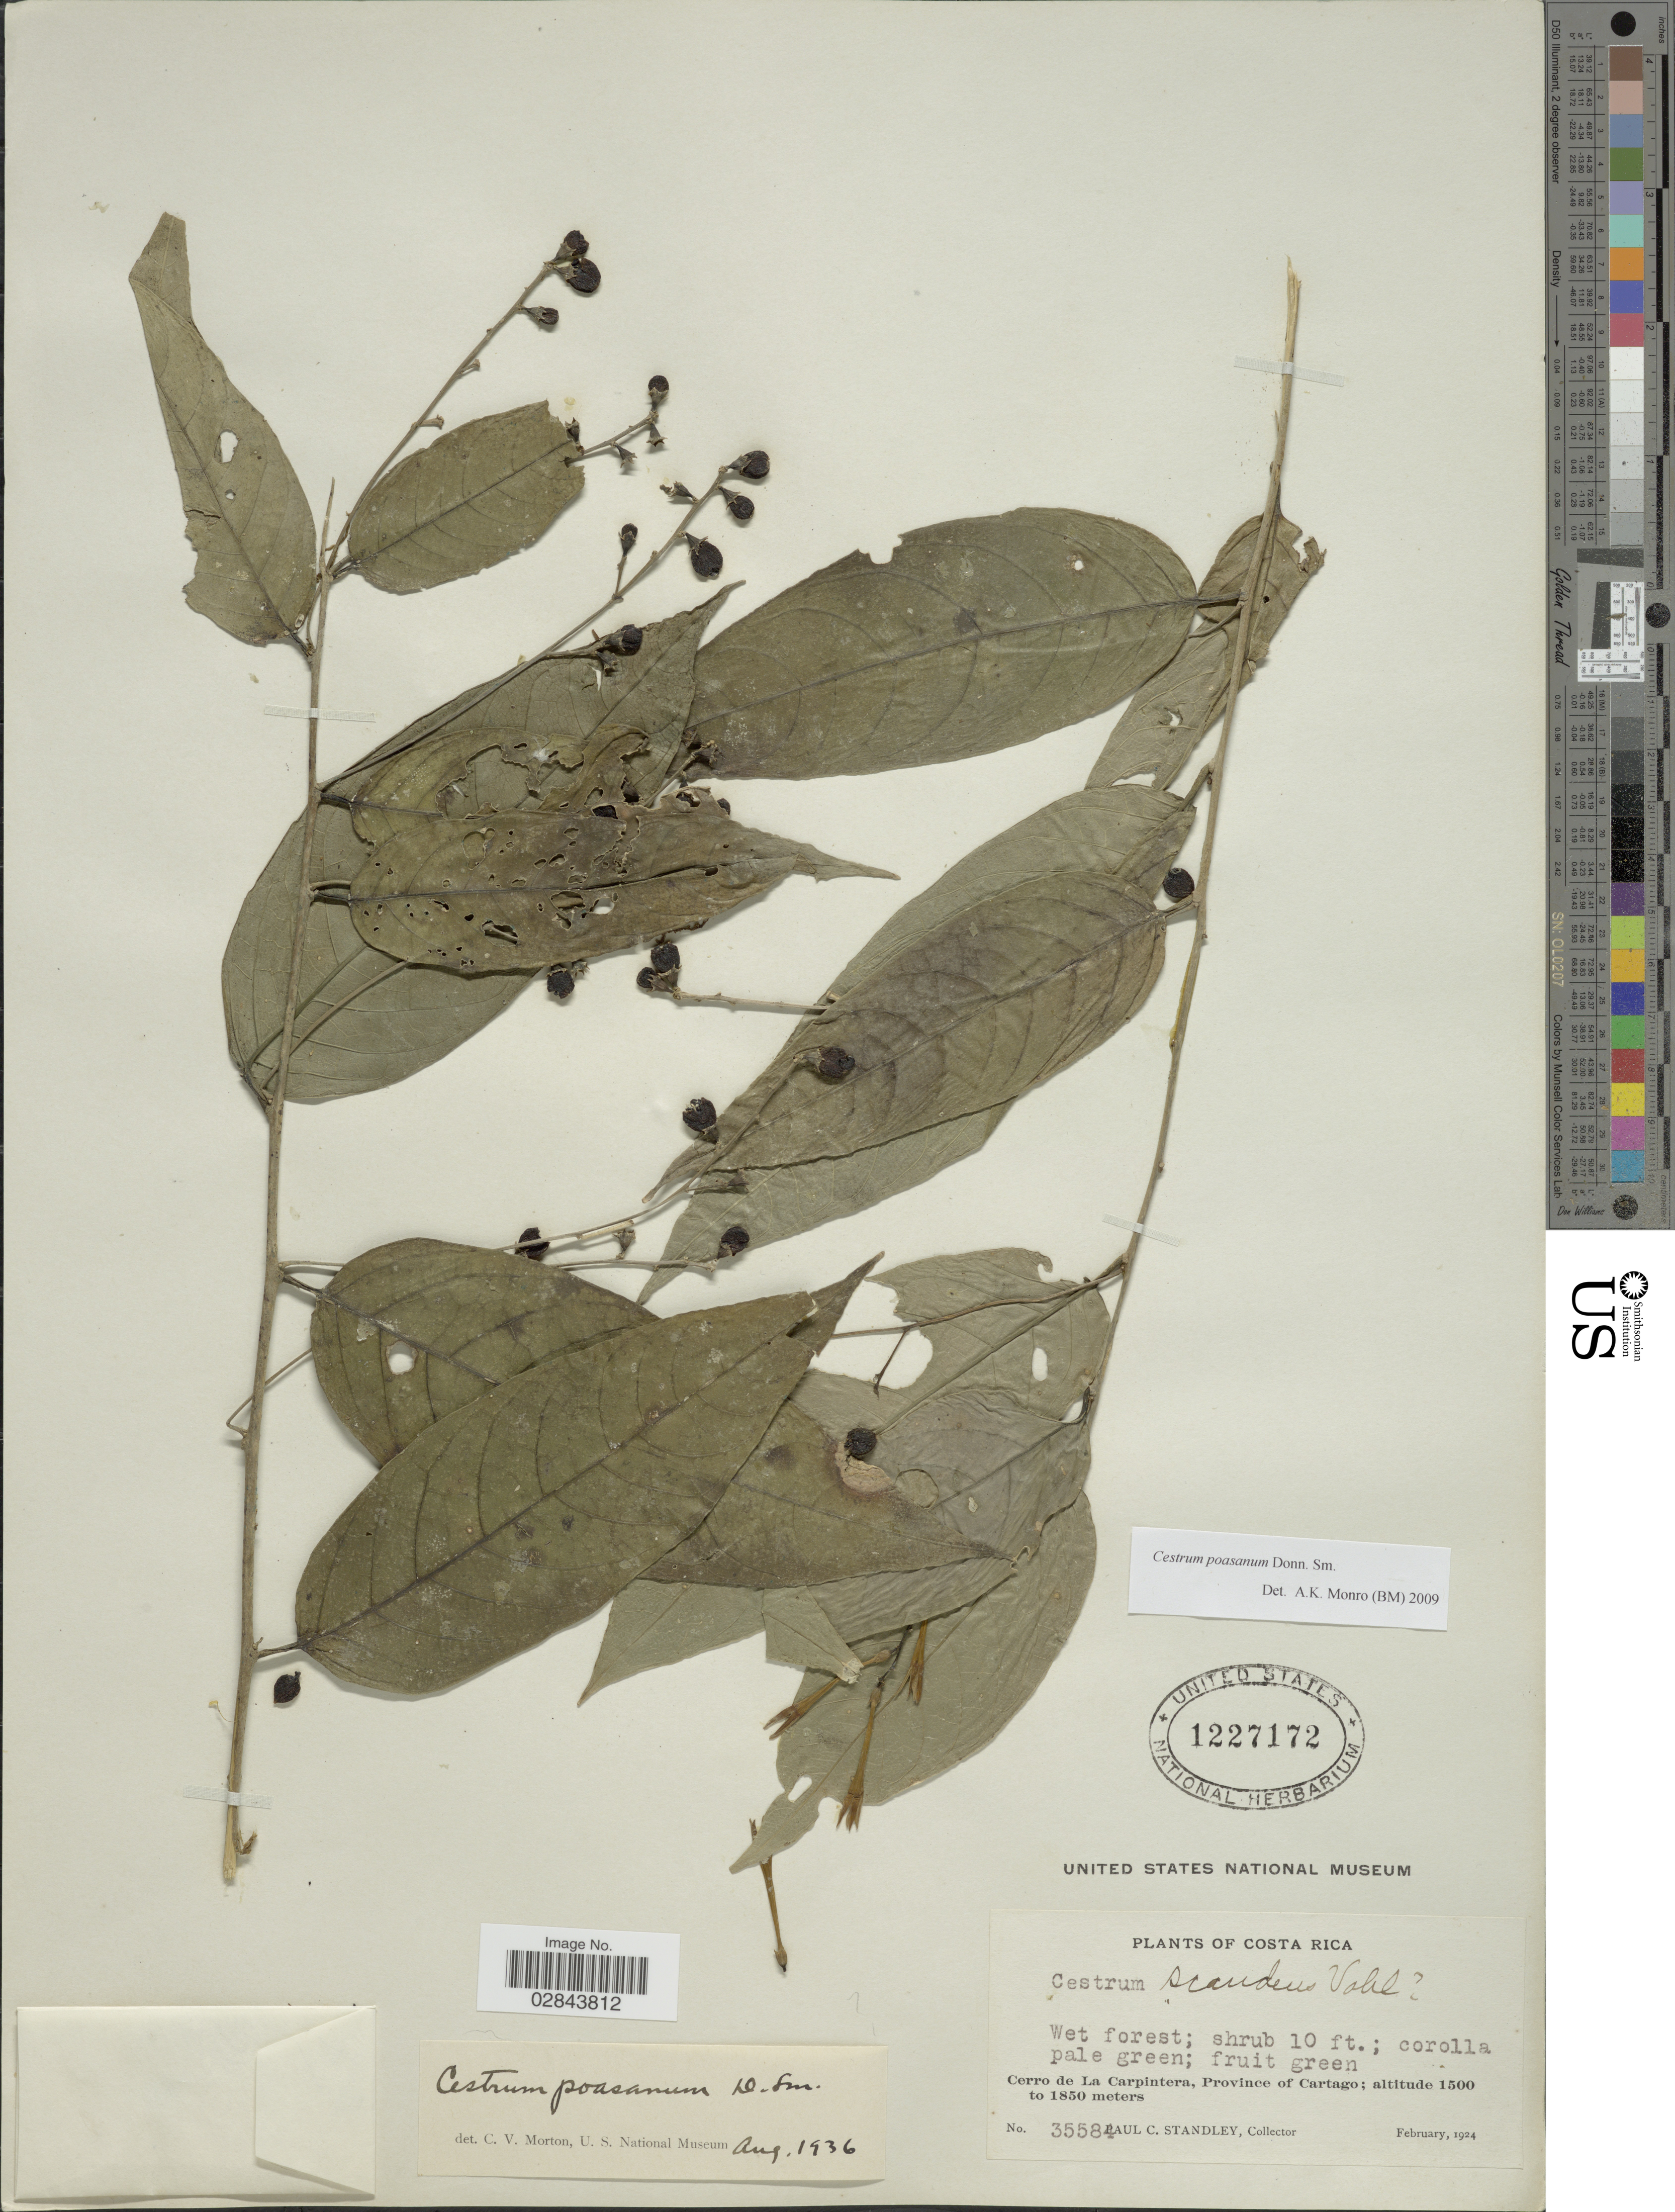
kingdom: Plantae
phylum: Tracheophyta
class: Magnoliopsida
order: Solanales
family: Solanaceae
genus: Cestrum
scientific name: Cestrum poasanum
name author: Donn. Sm.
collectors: P. C. Standley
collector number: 35584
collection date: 1924-02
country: Costa Rica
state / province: Cartago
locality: Cerro de La Carpintera, Province of Cartago.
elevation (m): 1500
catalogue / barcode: US 1227172